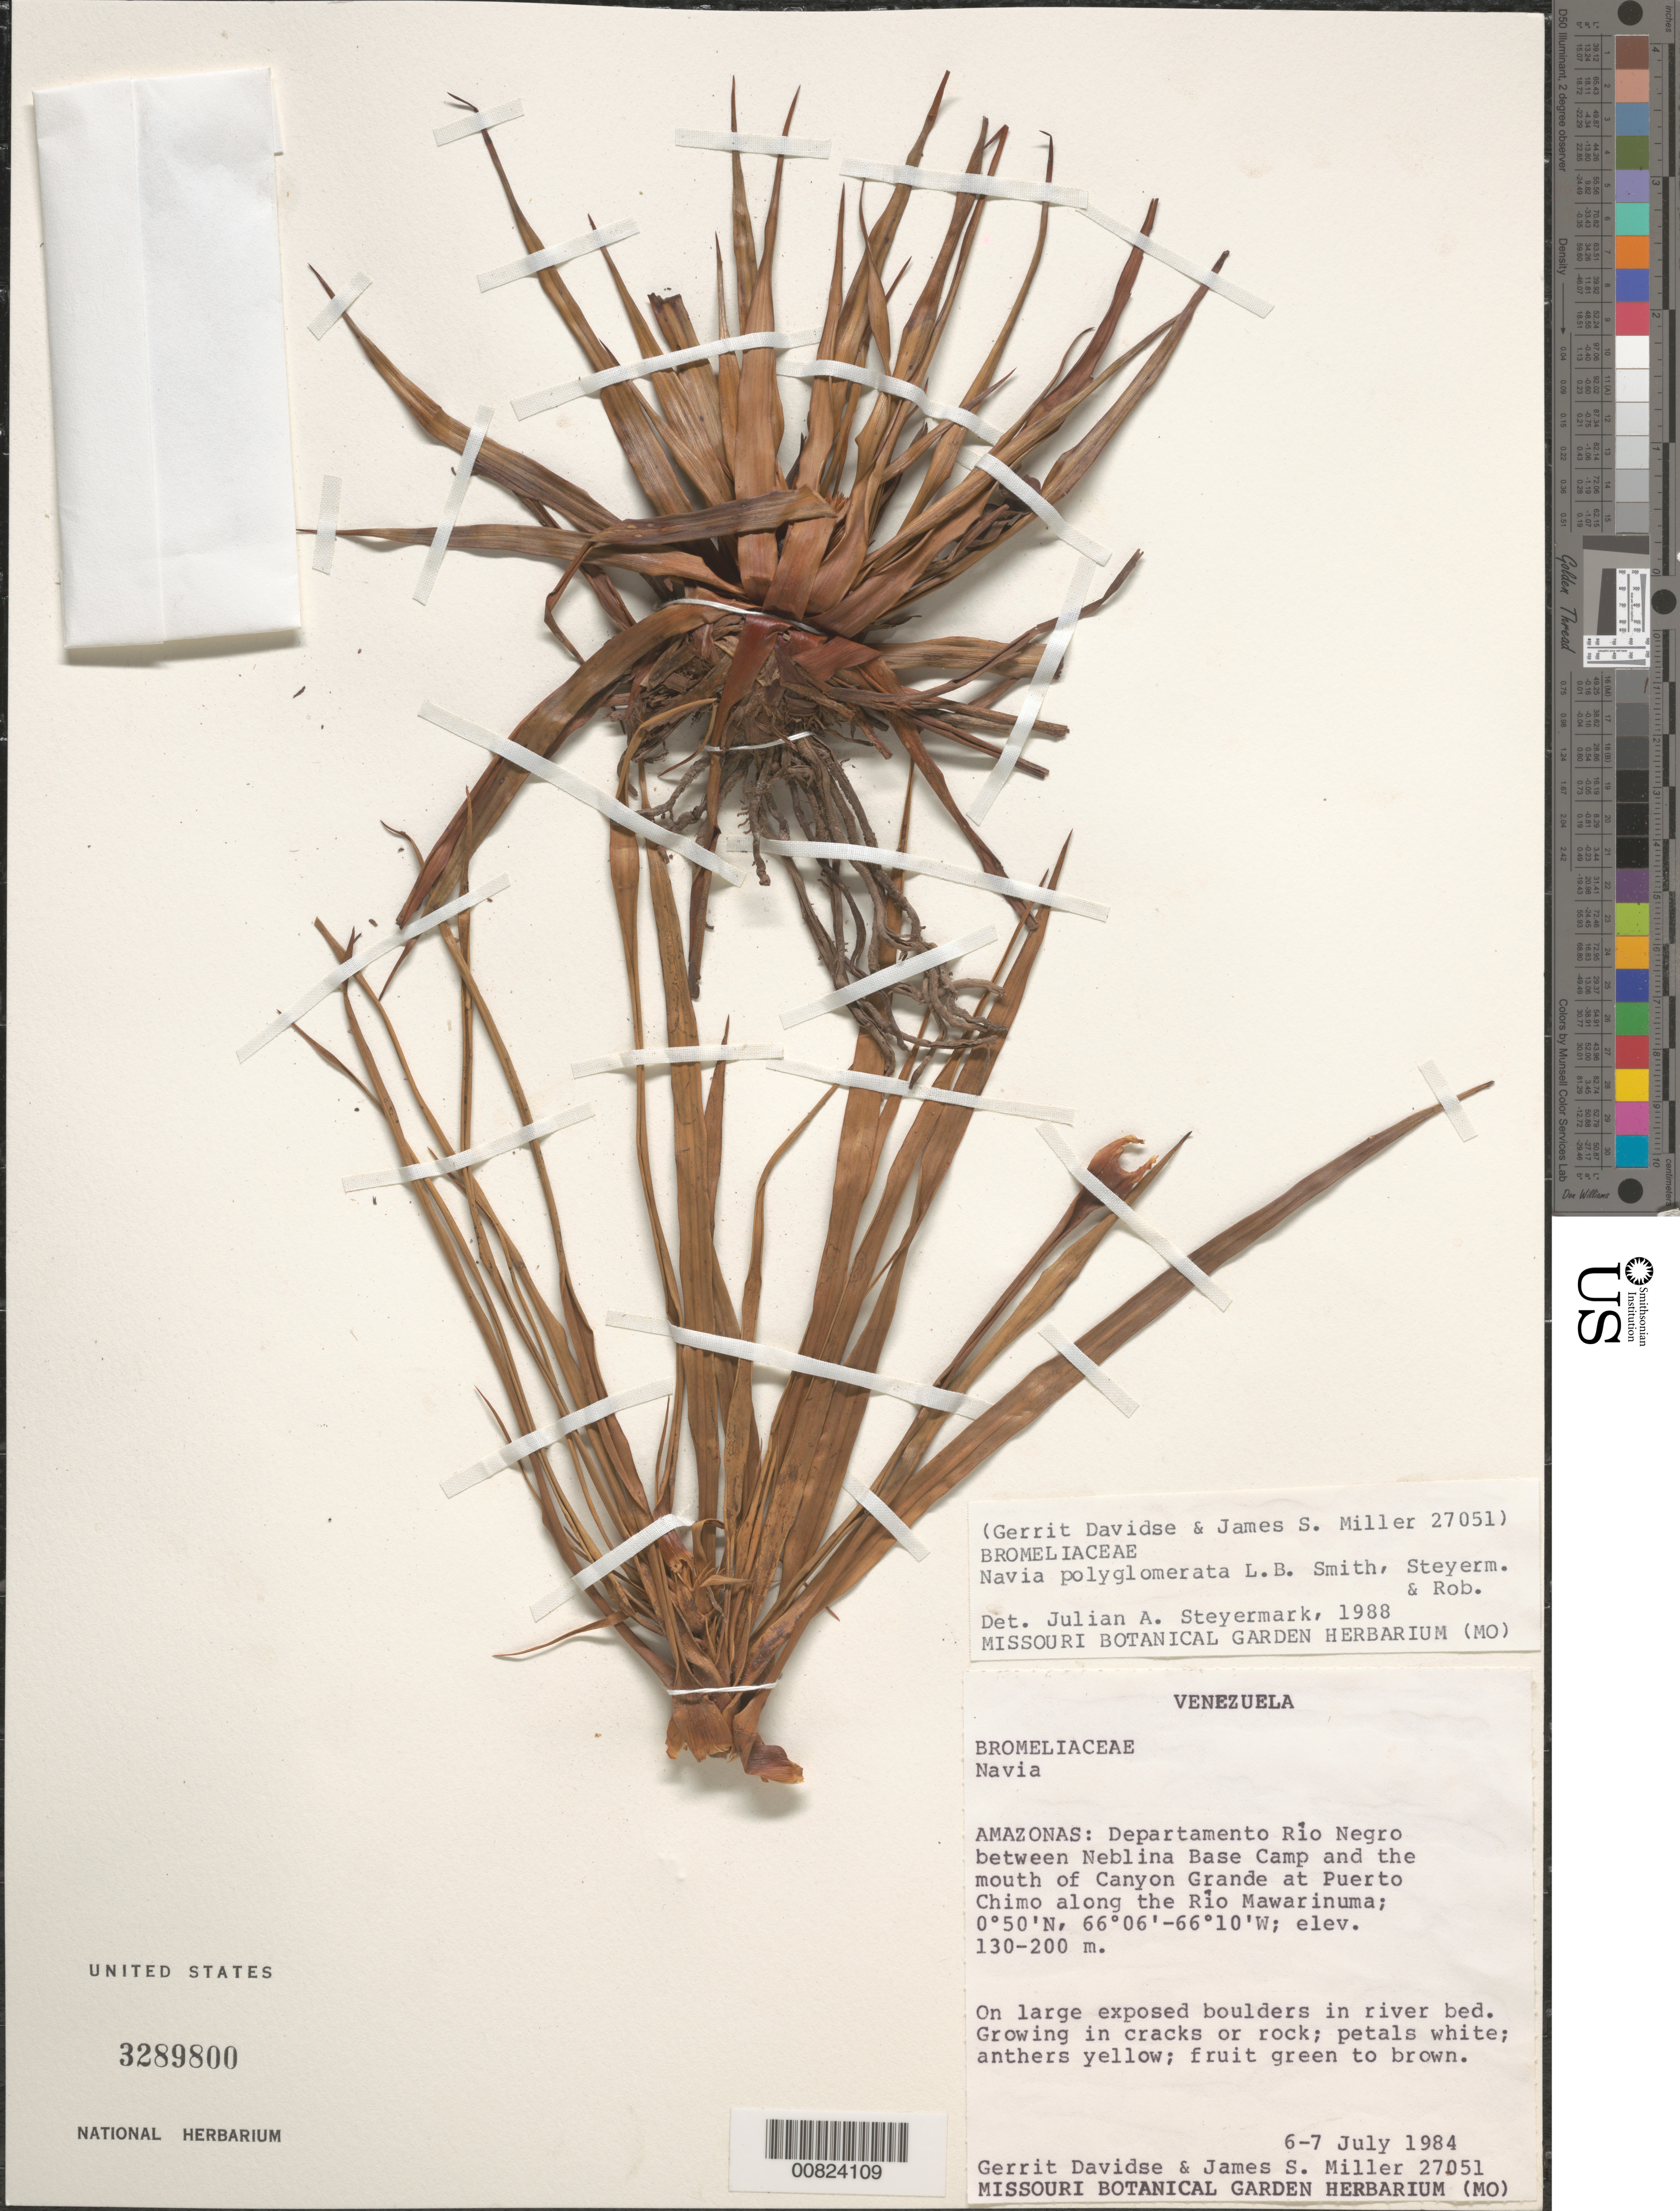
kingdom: Plantae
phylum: Tracheophyta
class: Liliopsida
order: Poales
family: Bromeliaceae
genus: Navia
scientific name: Navia polyglomerata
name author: L.B. Sm.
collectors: G. Davidse & J. S. Miller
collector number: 27051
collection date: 1984-07-06/1984-07-07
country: Venezuela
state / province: Amazonas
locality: Departamento Río Negro between Neblina Base Camp and the mouth of Canyon Grande at Puerto Chimo along the Río Mawarinuma.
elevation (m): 130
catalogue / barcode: US 3289800